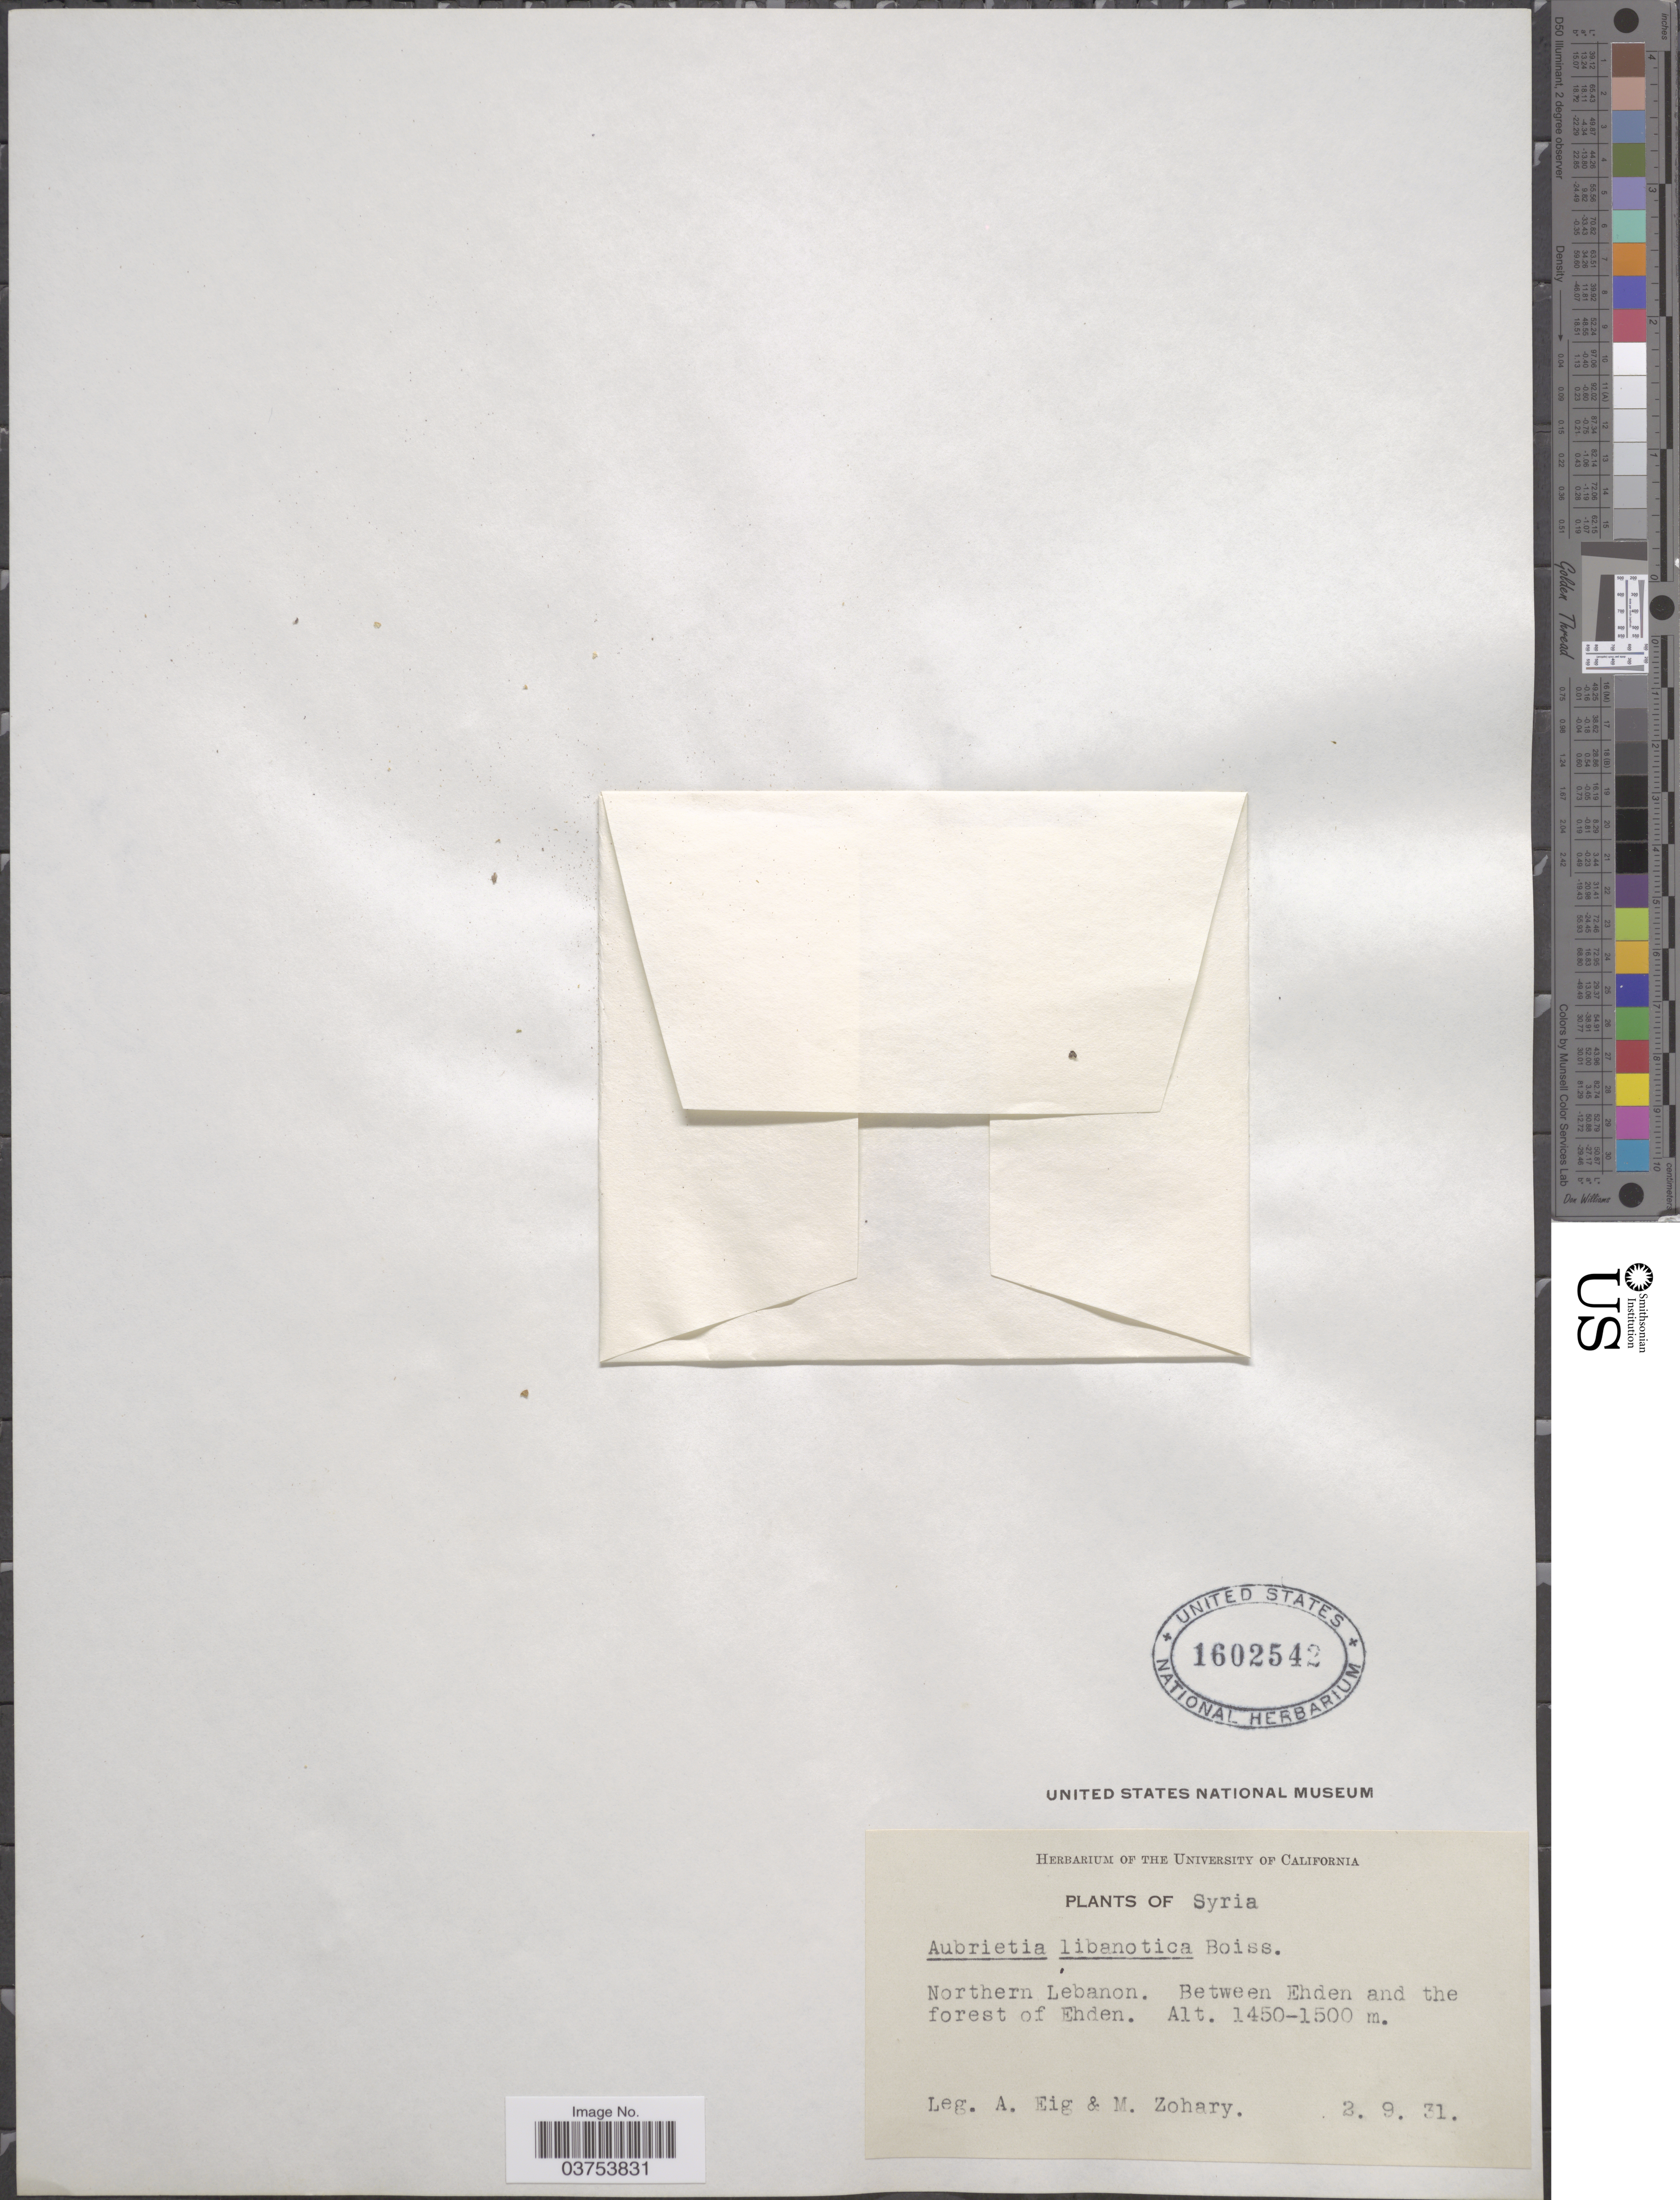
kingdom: Plantae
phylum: Tracheophyta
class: Magnoliopsida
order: Brassicales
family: Brassicaceae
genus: Aubrieta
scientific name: Aubrieta libanotica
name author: Boiss. & Hohen.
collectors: A. Eig & M. Zohary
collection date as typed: Transcribed d/m/y: 2/9/31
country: Lebanon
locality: Northern Lebanon. Between Ehden and the forest of Ehden.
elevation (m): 1450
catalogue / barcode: US 1602542